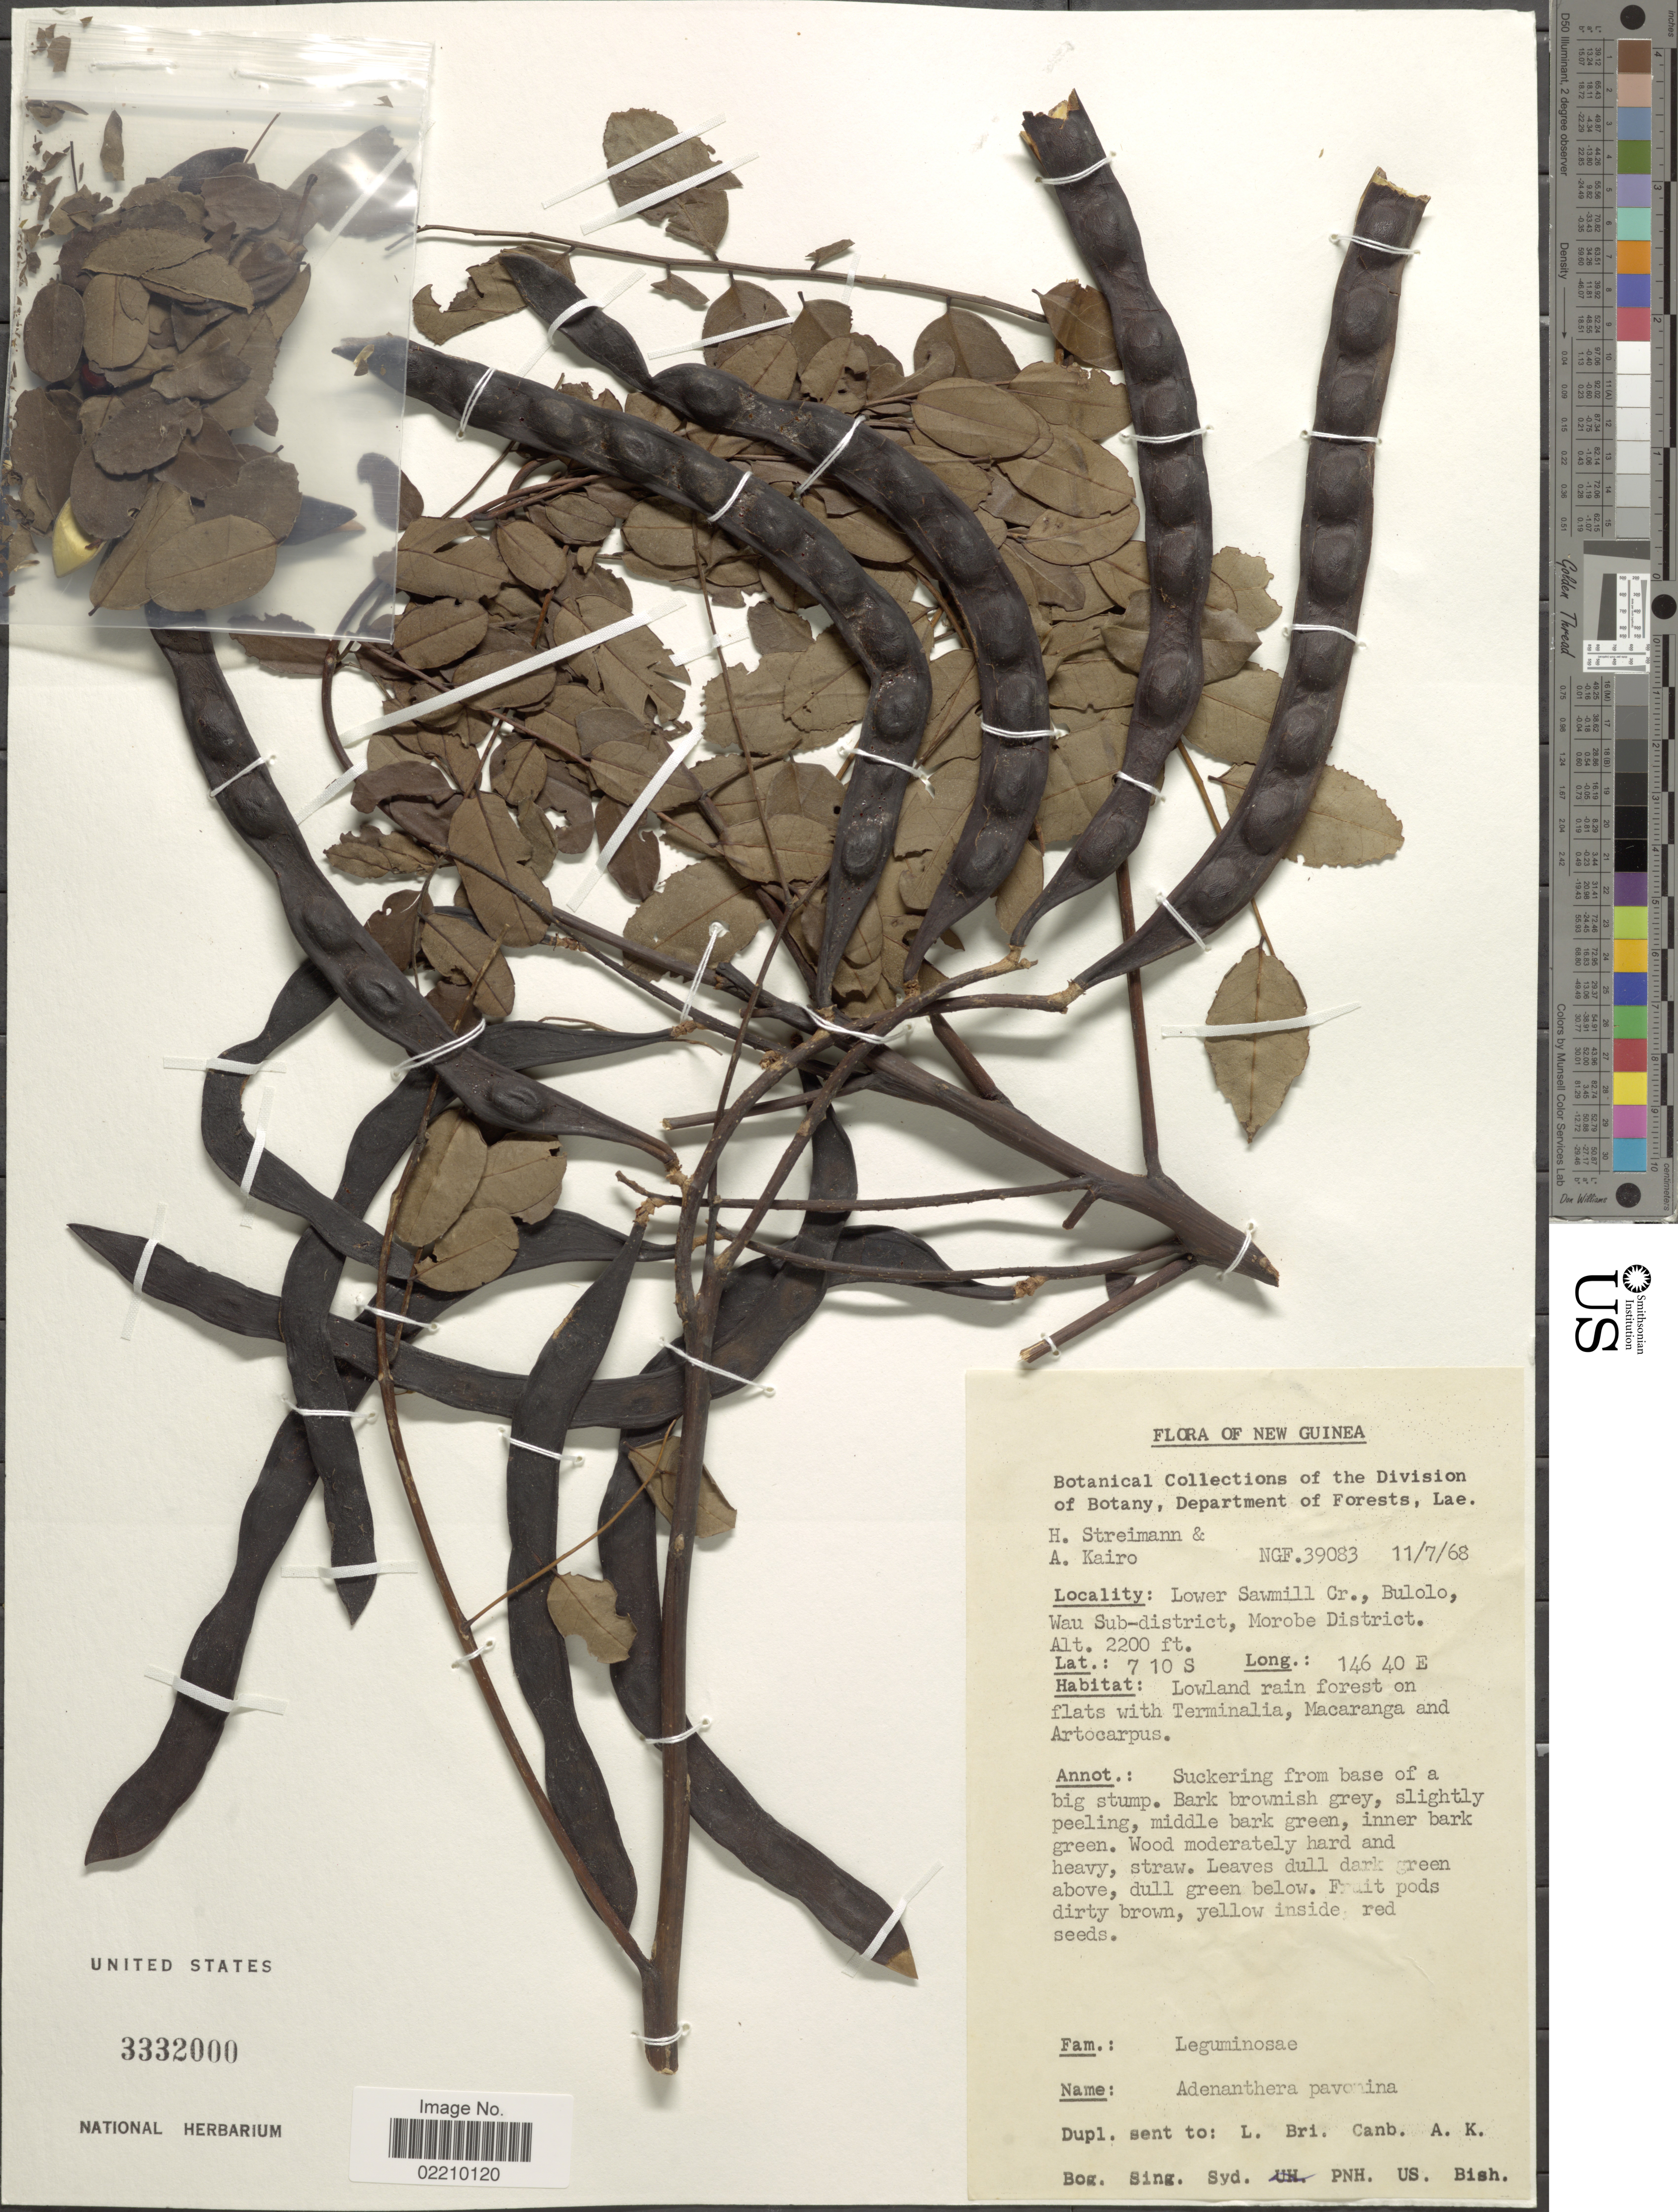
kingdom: Plantae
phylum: Tracheophyta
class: Magnoliopsida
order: Fabales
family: Fabaceae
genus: Adenanthera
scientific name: Adenanthera pavonina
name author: L.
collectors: H. Streimann & A. Kairo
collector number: NGF 39083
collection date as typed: Transcribed d/m/y: 11/7/68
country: Papua New Guinea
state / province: Morobe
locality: Lower Sawmill Cr., Bulolo, Wau Sub-district, Morobe District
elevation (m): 671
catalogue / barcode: US 3332000